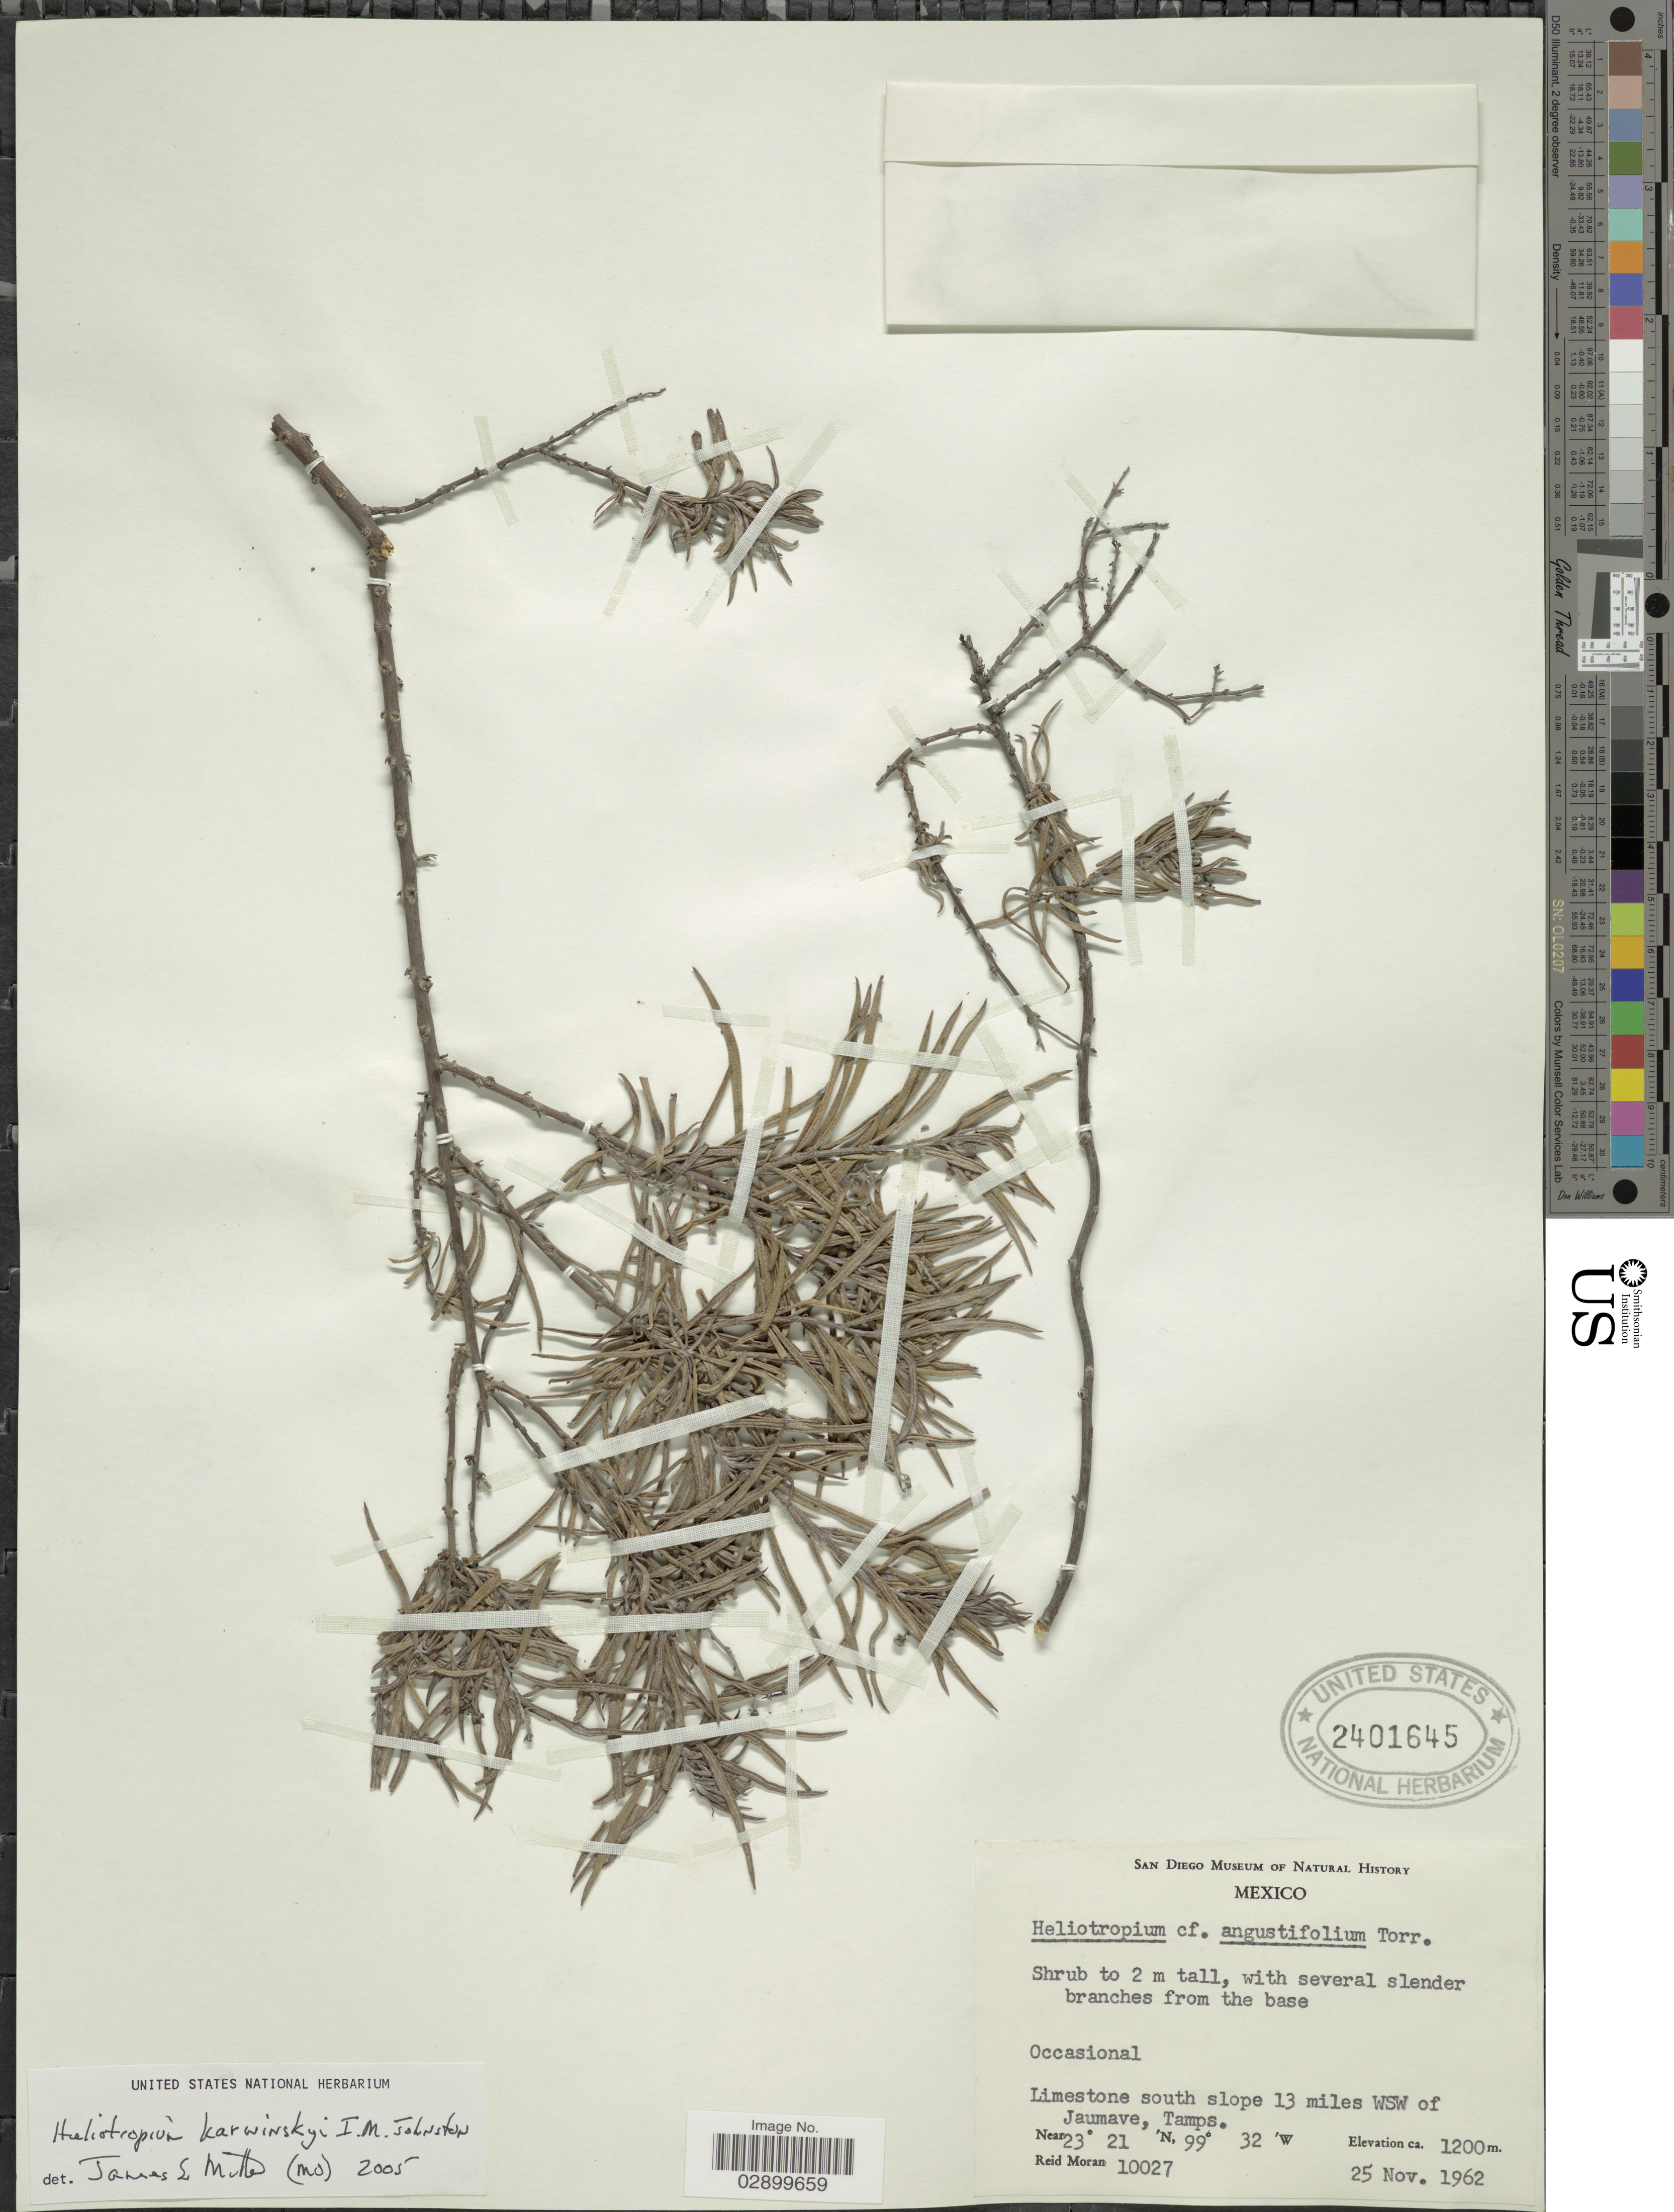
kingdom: Plantae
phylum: Tracheophyta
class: Magnoliopsida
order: Boraginales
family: Heliotropiaceae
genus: Heliotropium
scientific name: Heliotropium karwinskyi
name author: I.M. Johnst.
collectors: R. V. Moran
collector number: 10027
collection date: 1962-11-25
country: Mexico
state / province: Tamaulipas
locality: Limestone south slope 13 miles WSW of Jaumave.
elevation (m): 1200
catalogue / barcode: US 2401645